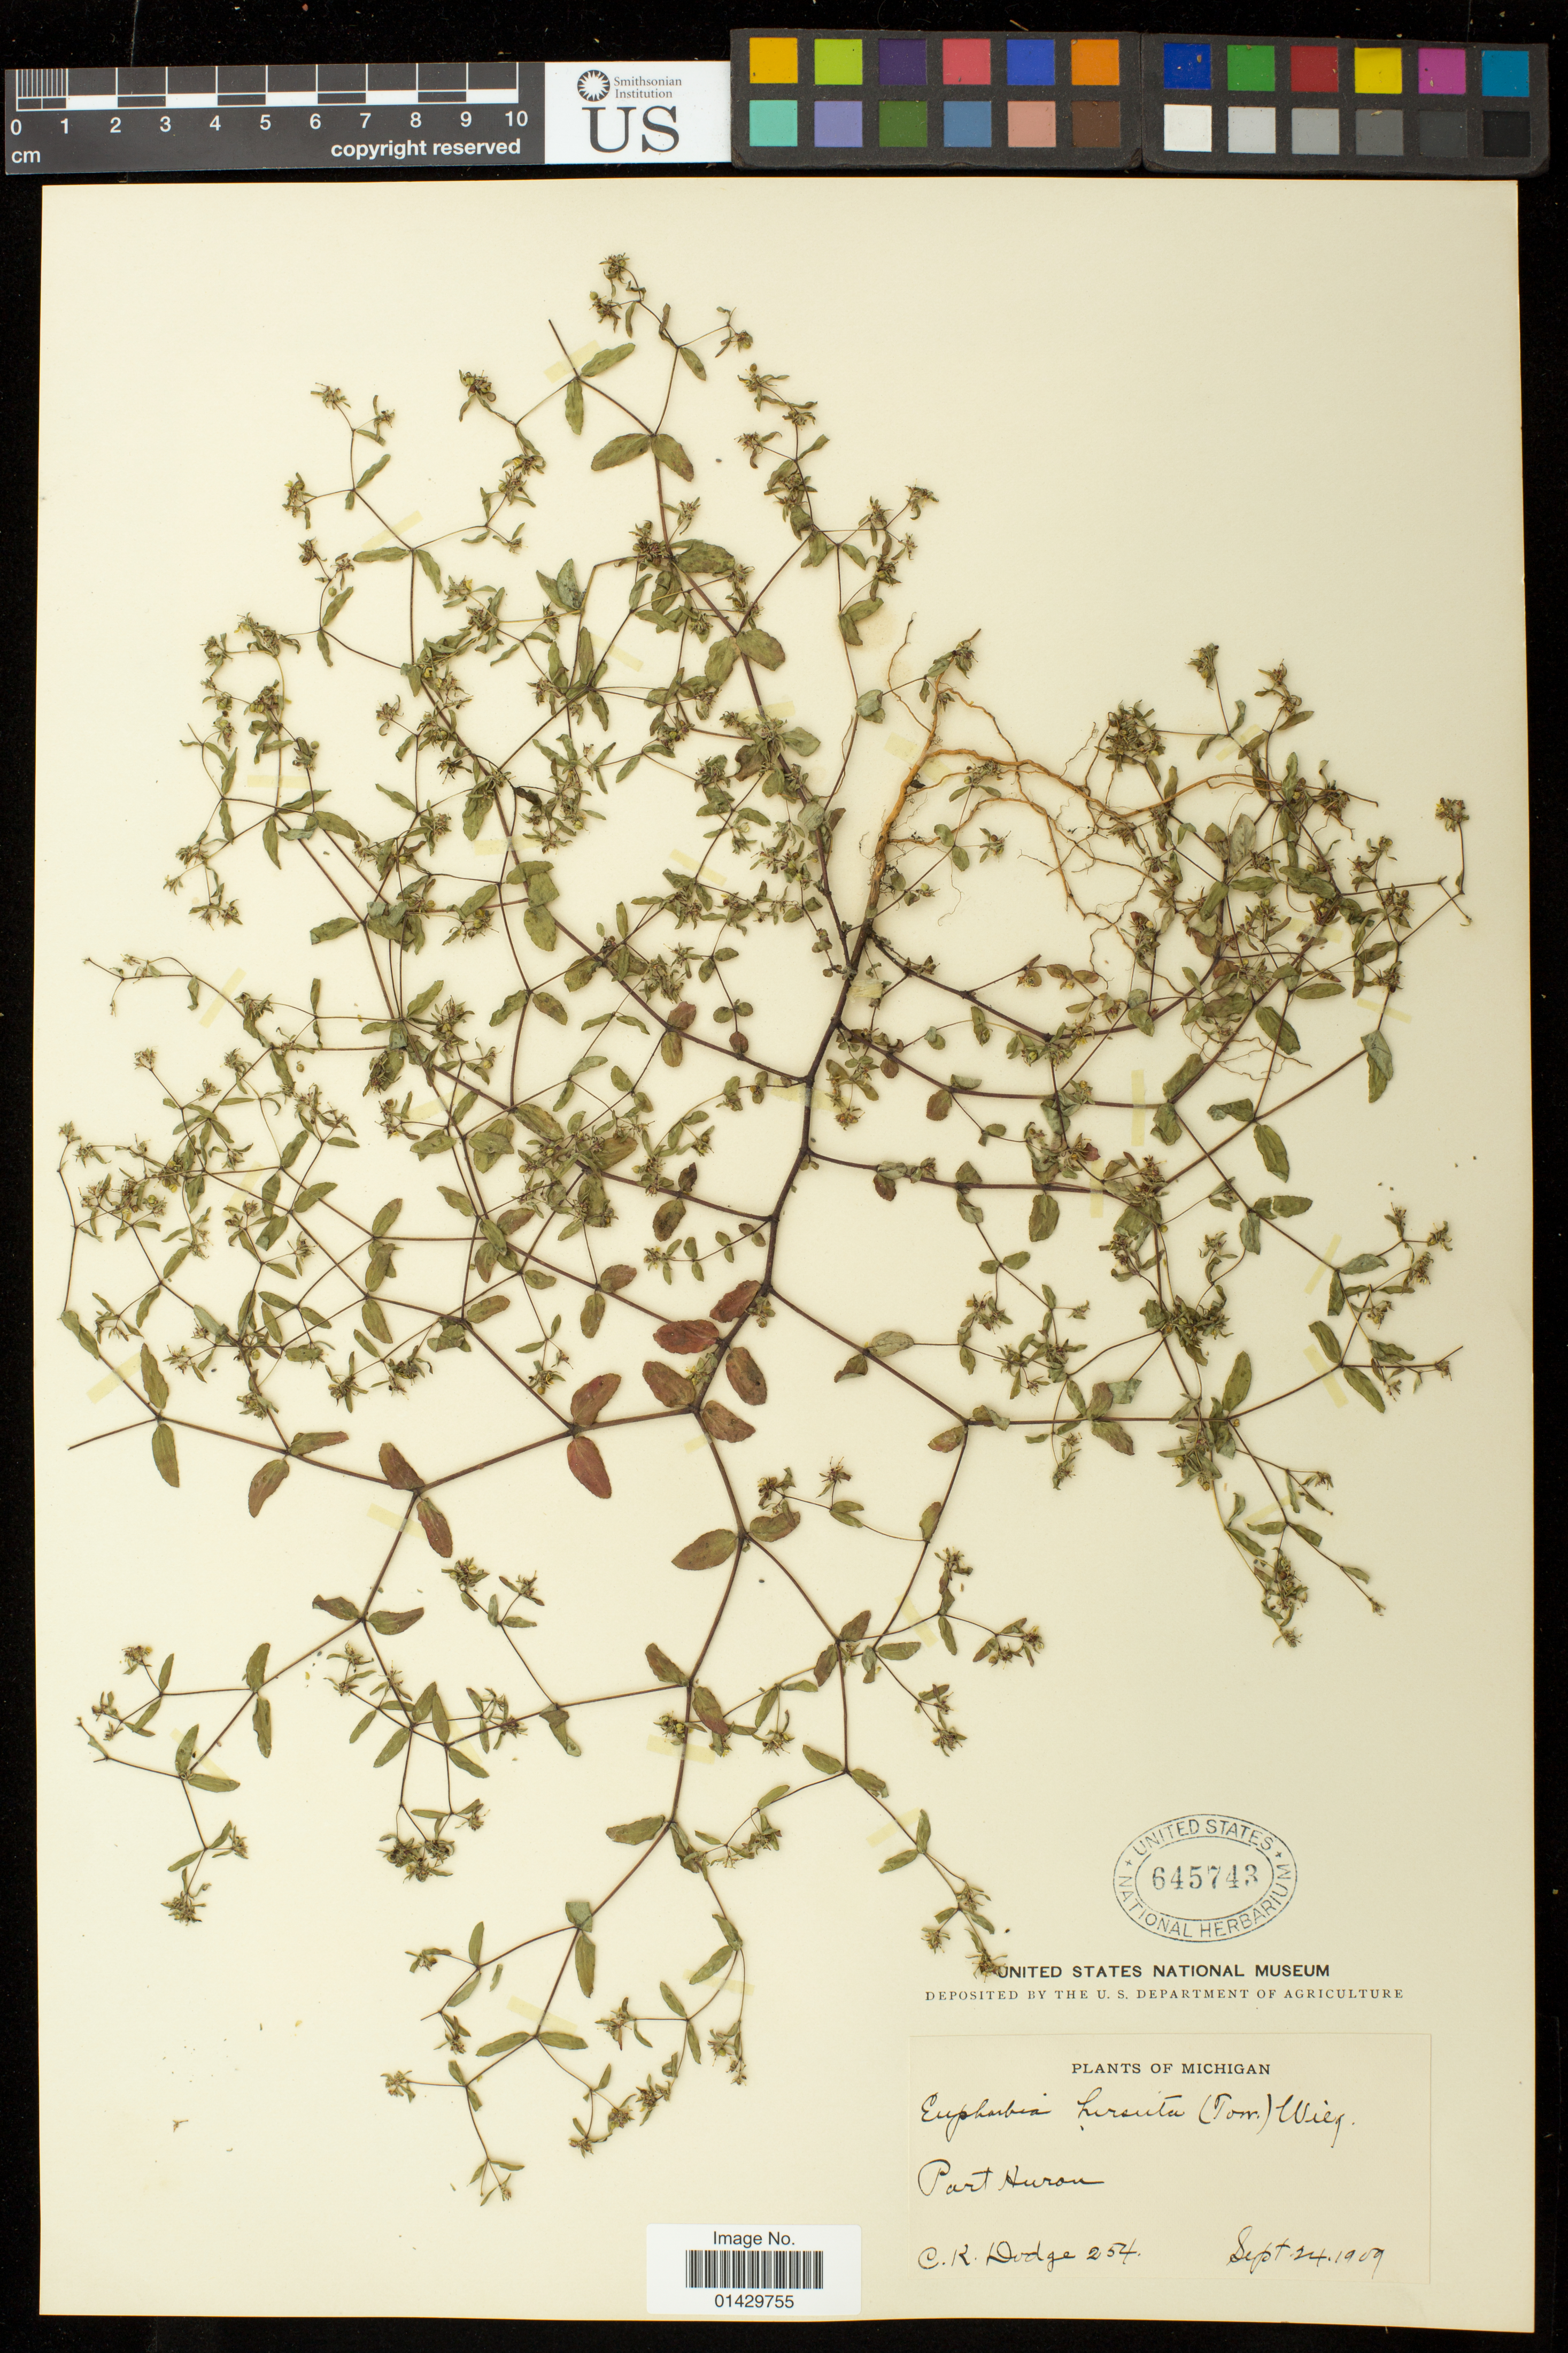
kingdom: Plantae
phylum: Tracheophyta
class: Magnoliopsida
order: Malpighiales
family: Euphorbiaceae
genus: Euphorbia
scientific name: Euphorbia vermiculata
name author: Raf.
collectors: C. Dodge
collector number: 254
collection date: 1909-09-24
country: United States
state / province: Michigan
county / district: Saint Clair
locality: Port Huron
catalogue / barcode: US 645743